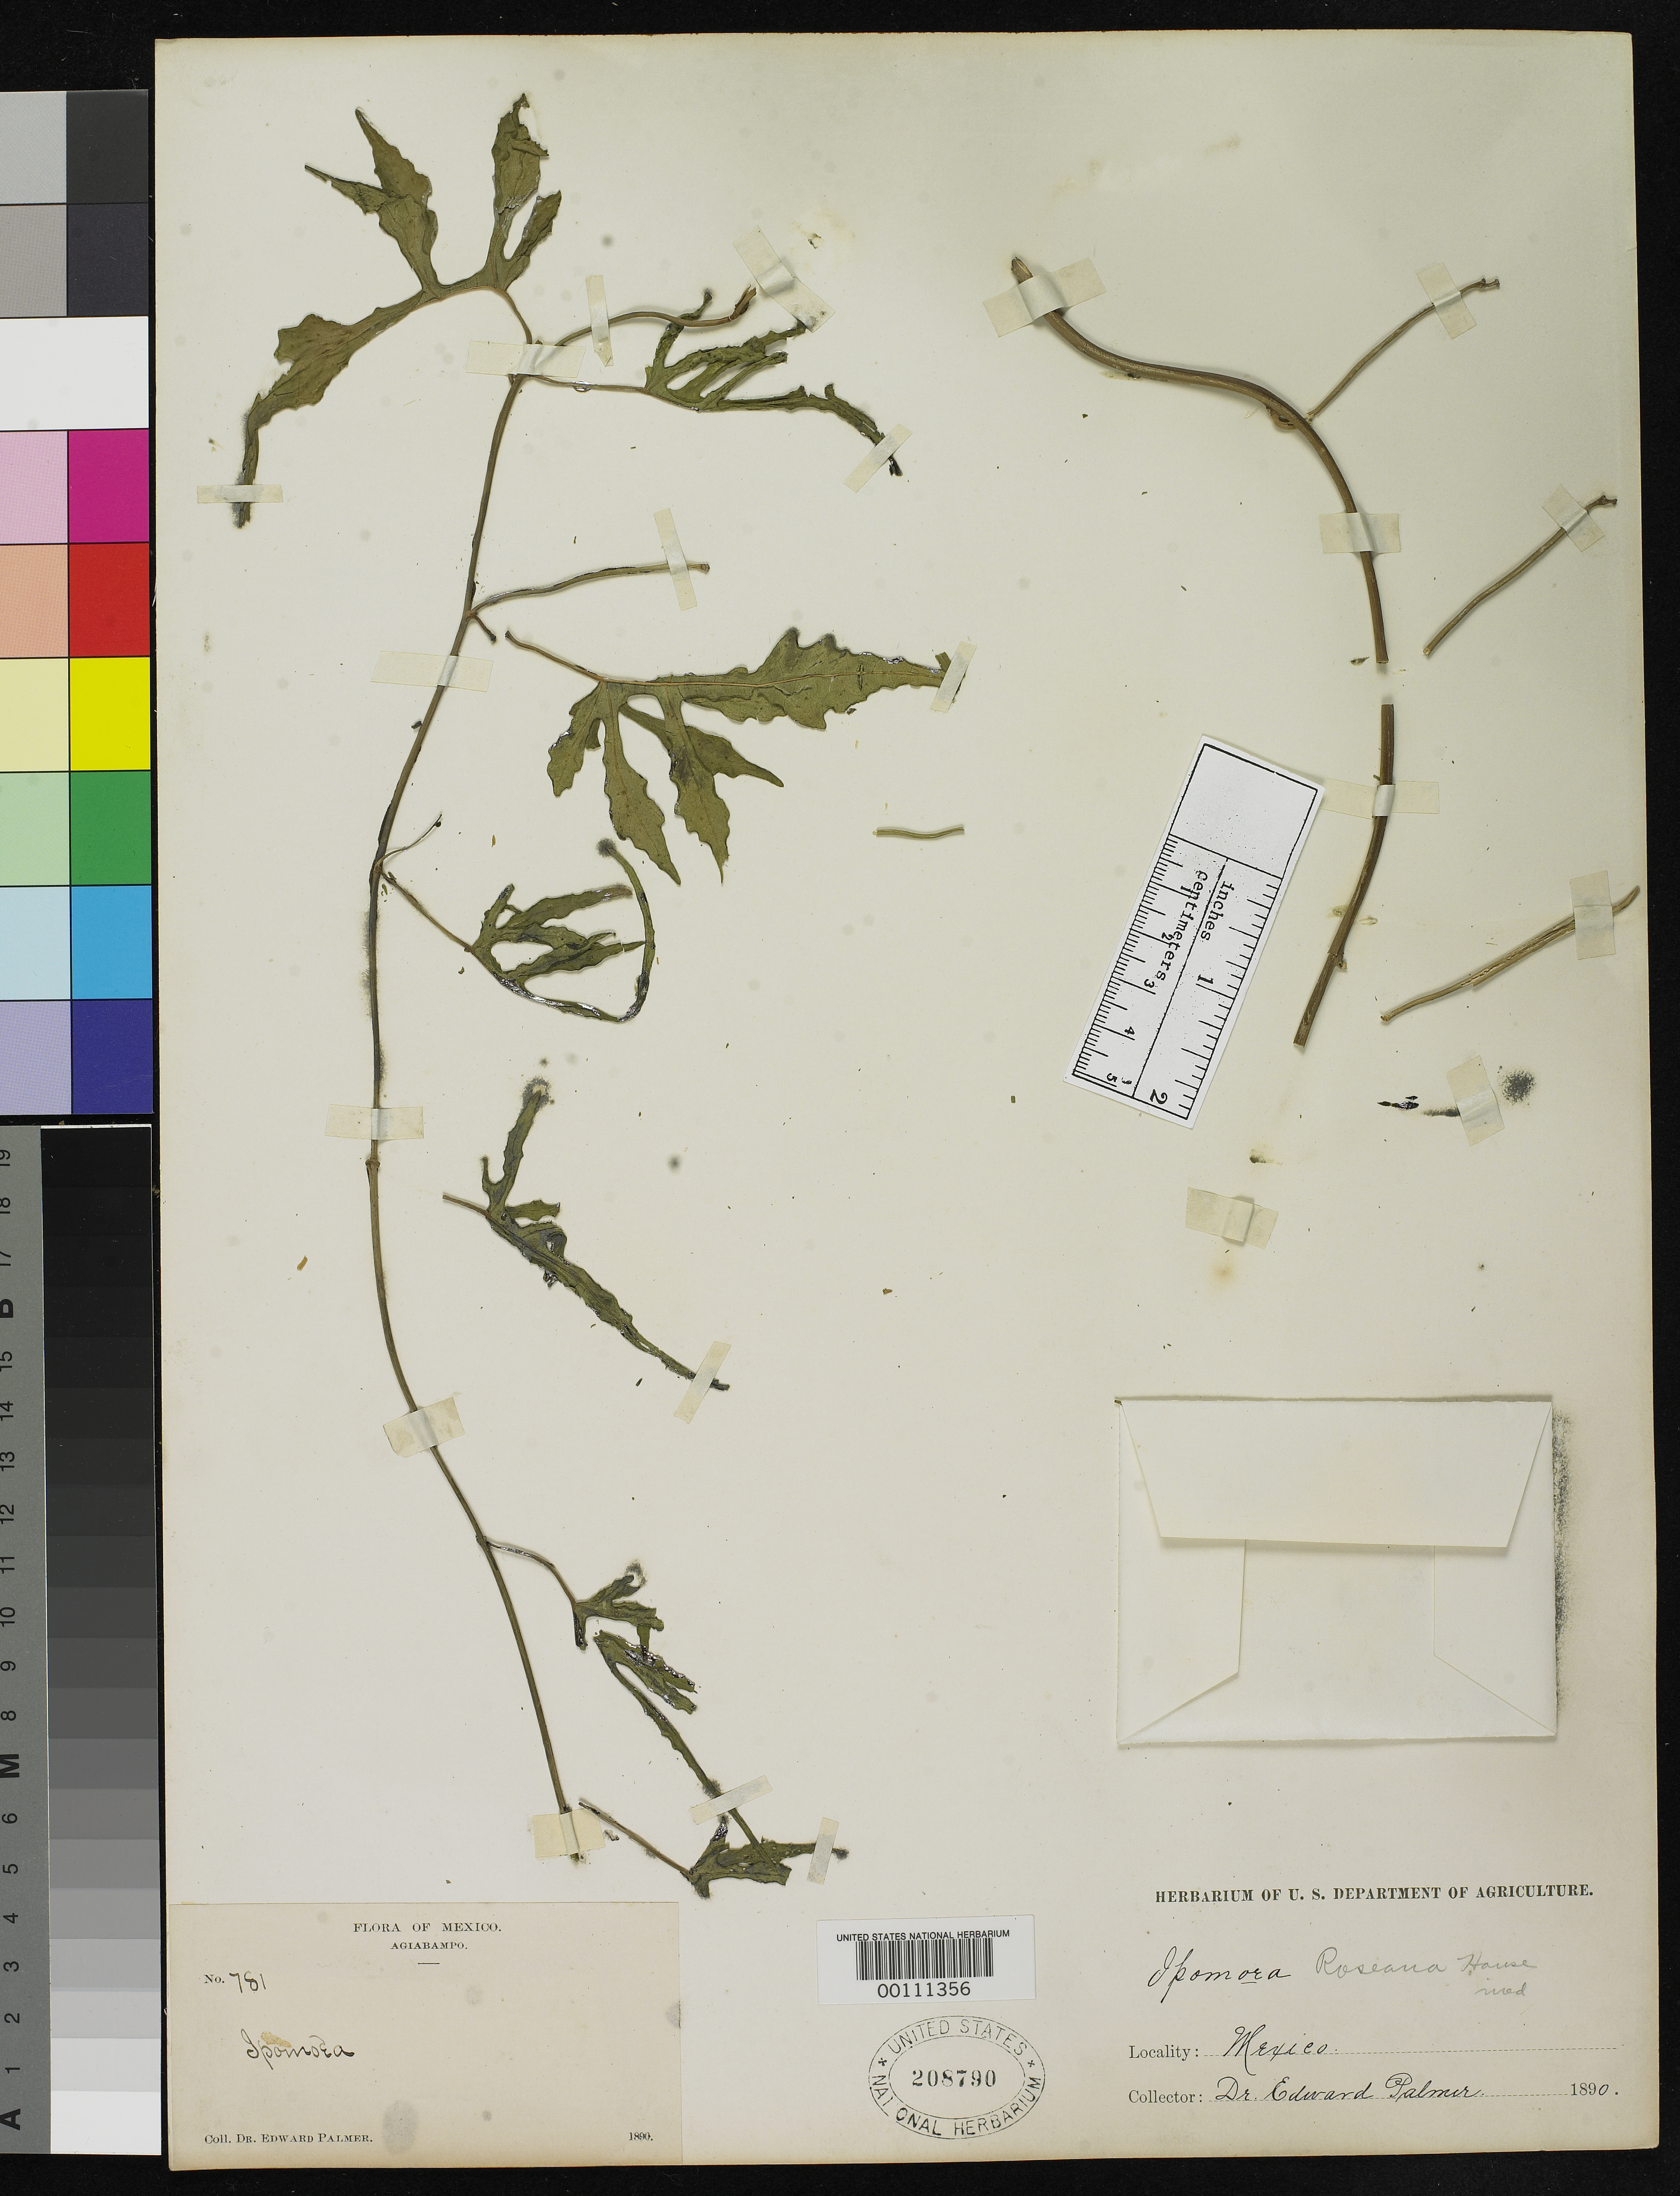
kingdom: Plantae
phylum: Tracheophyta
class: Magnoliopsida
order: Solanales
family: Convolvulaceae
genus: Operculina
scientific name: Operculina roseana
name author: House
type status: Holotype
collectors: E. Palmer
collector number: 781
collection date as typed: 1890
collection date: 1890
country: Mexico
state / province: Sonora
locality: Agiabampo.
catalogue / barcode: US 208790